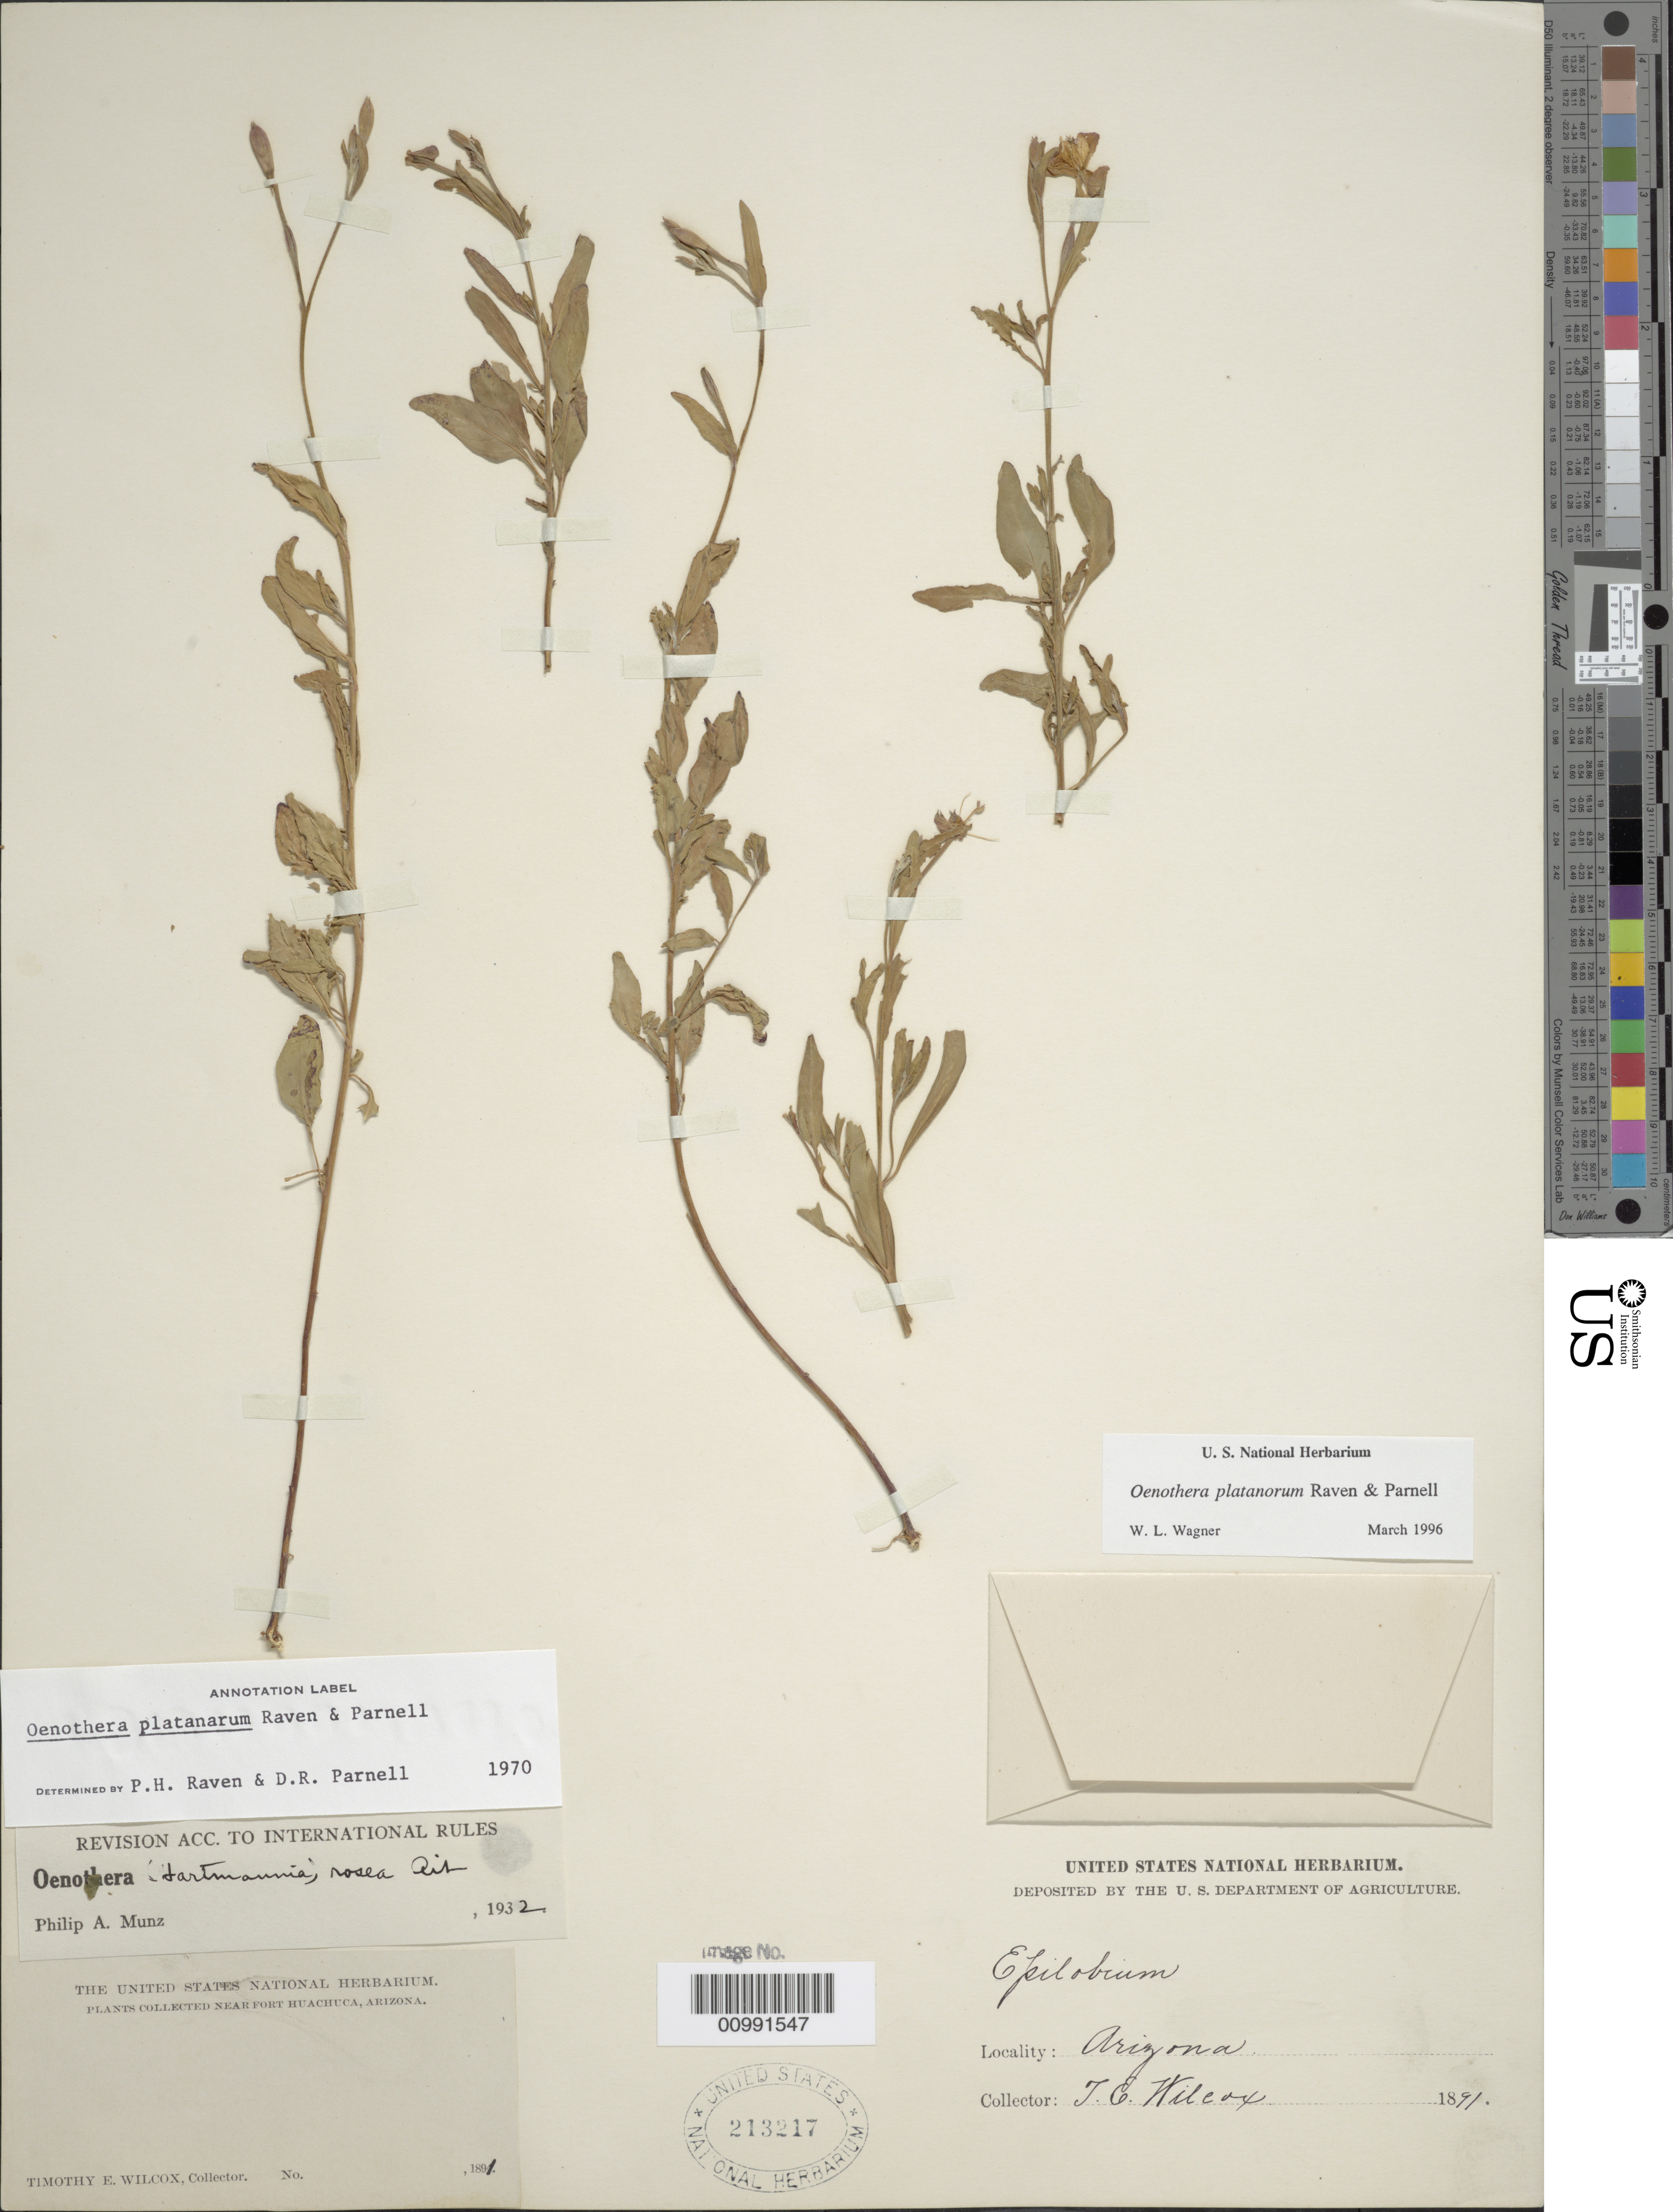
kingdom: Plantae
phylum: Tracheophyta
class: Magnoliopsida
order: Myrtales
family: Onagraceae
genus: Oenothera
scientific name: Oenothera platanorum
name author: P.H. Raven & D.R. Parn.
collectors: T. E. Wilcox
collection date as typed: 1891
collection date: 1891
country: United States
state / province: Arizona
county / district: Cochise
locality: Fort Huachuca.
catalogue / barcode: US 213217